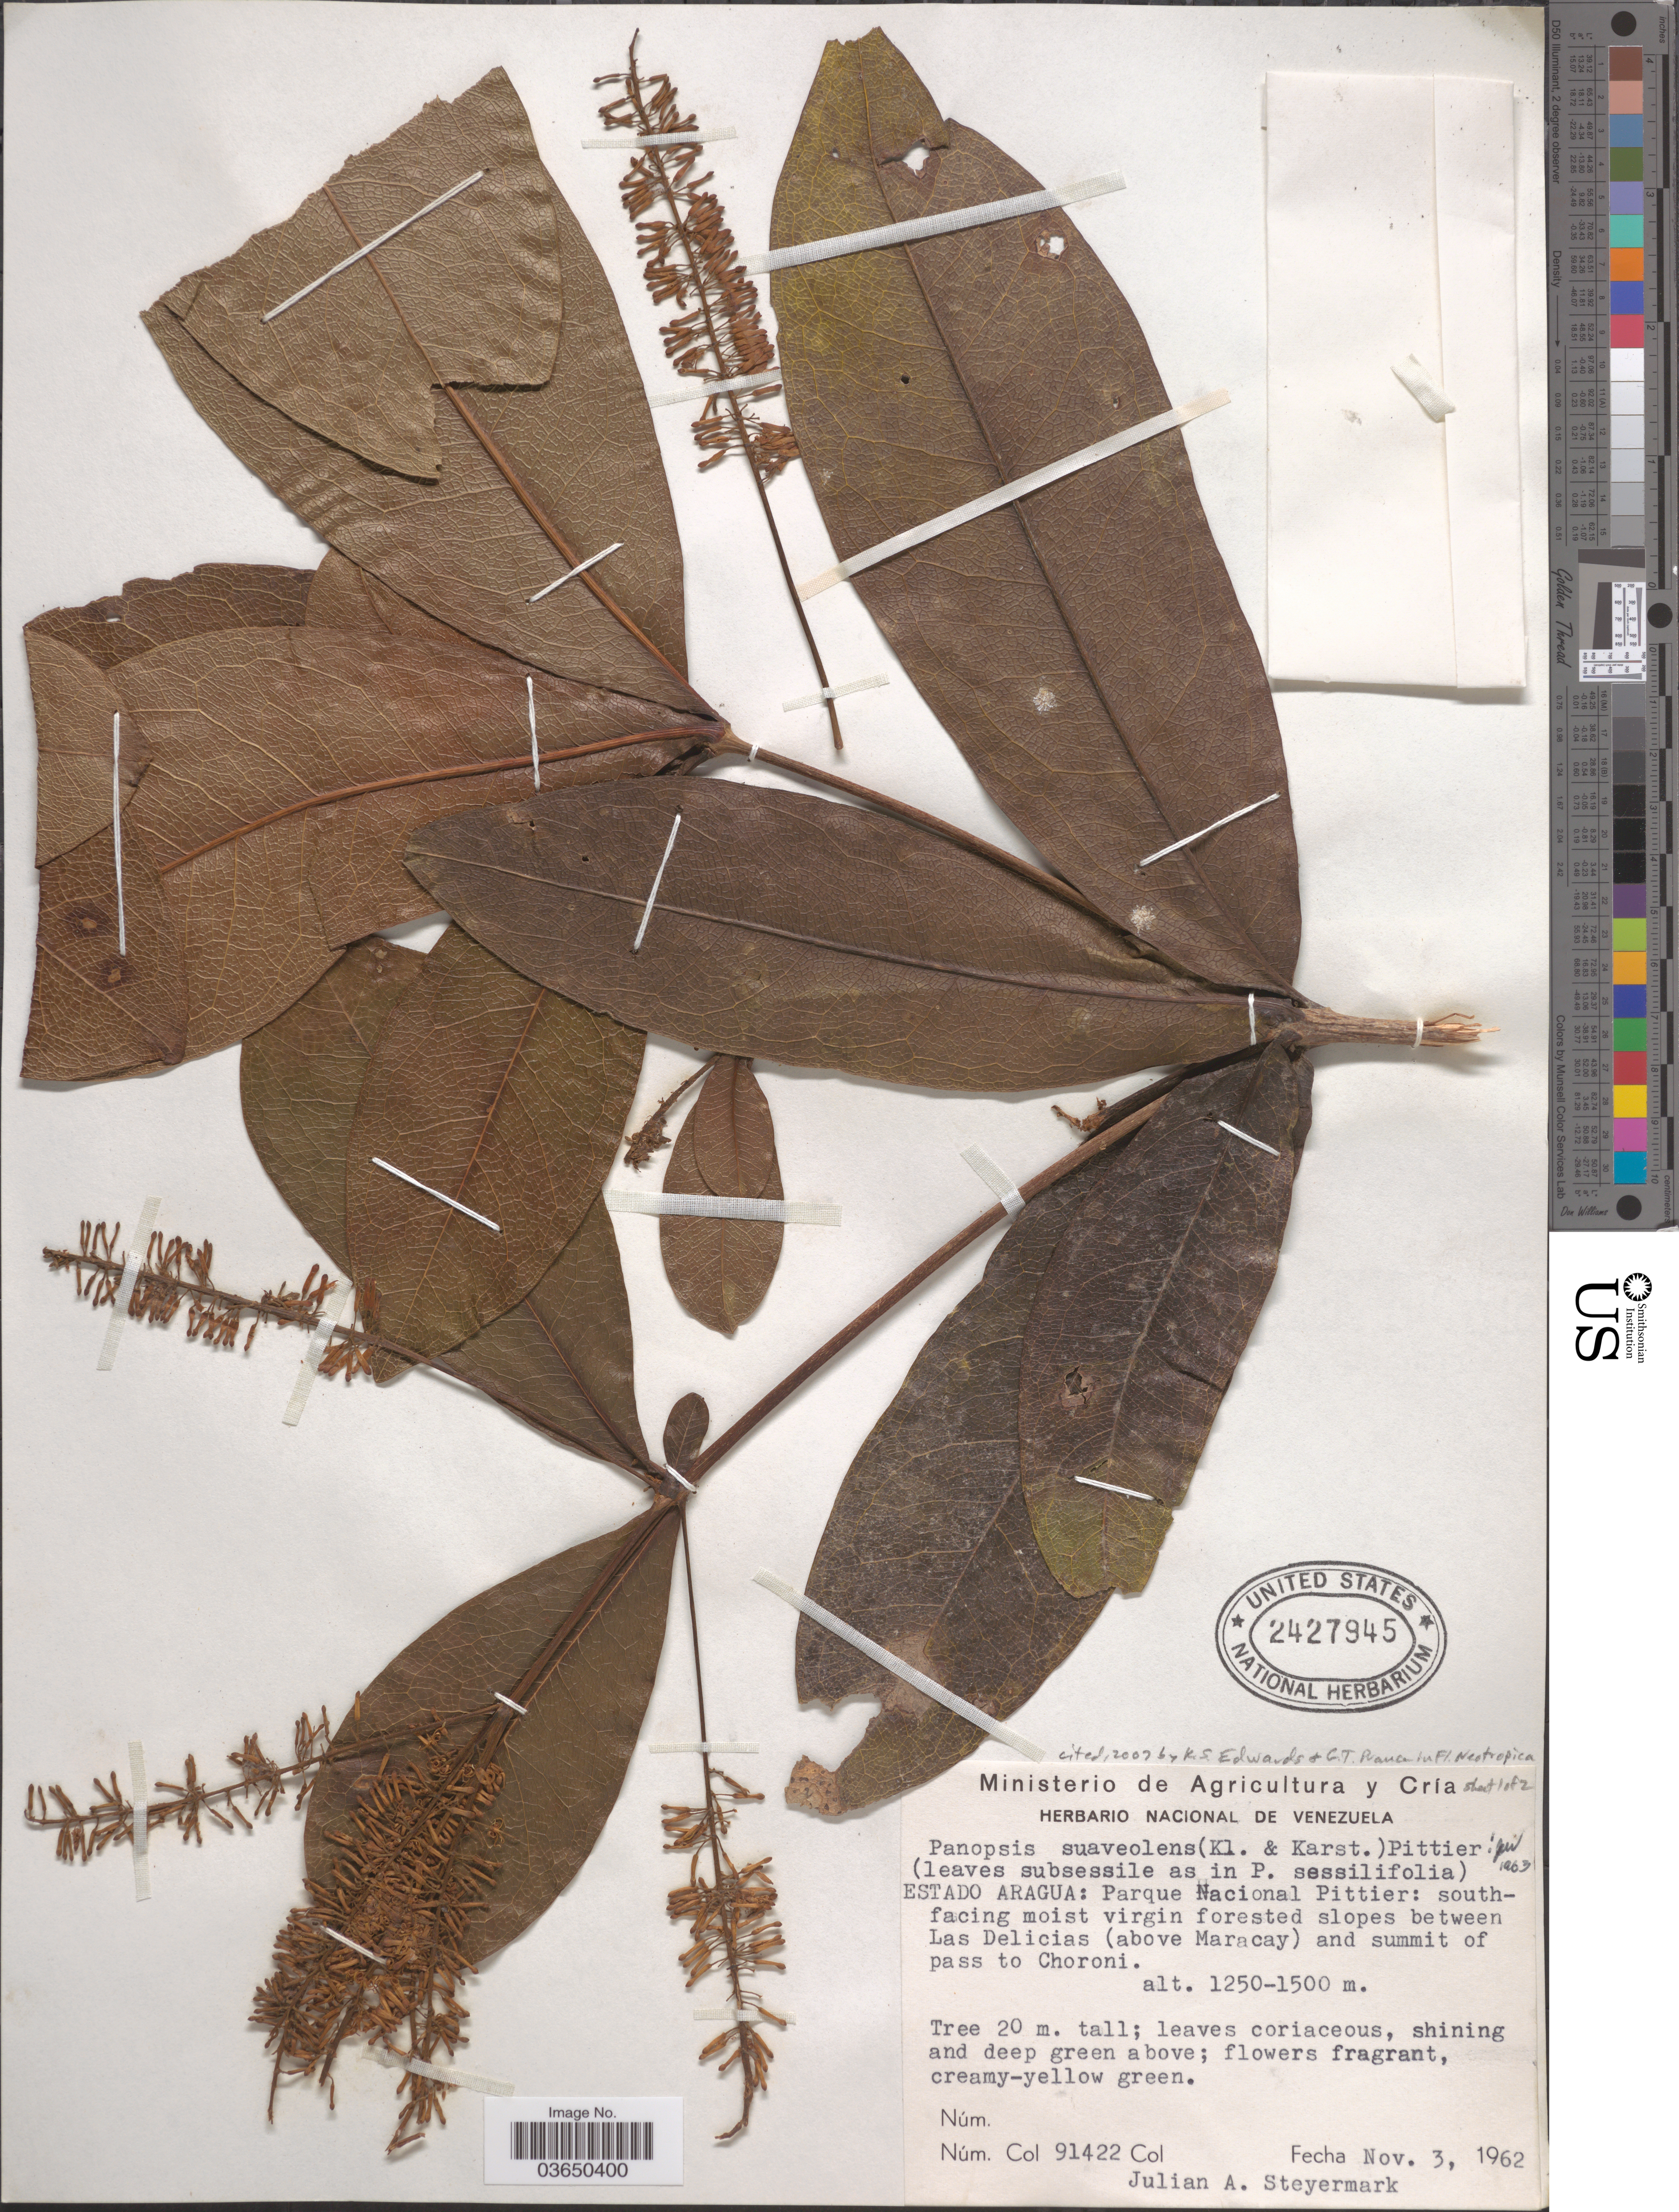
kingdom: Plantae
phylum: Tracheophyta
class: Magnoliopsida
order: Proteales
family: Proteaceae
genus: Panopsis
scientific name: Panopsis suaveolens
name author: (Klotzsch & H. Karst.) Pittier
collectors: J. Steyermark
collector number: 91422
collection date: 1962-11-03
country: Venezuela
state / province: Aragua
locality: Estado Aragua: Parque Nacional Pittier: south-facing moist virgin forested slopes between Las Delicias (above Maracay) and summit of pass to Choroni.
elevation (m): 1250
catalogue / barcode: US 2427945